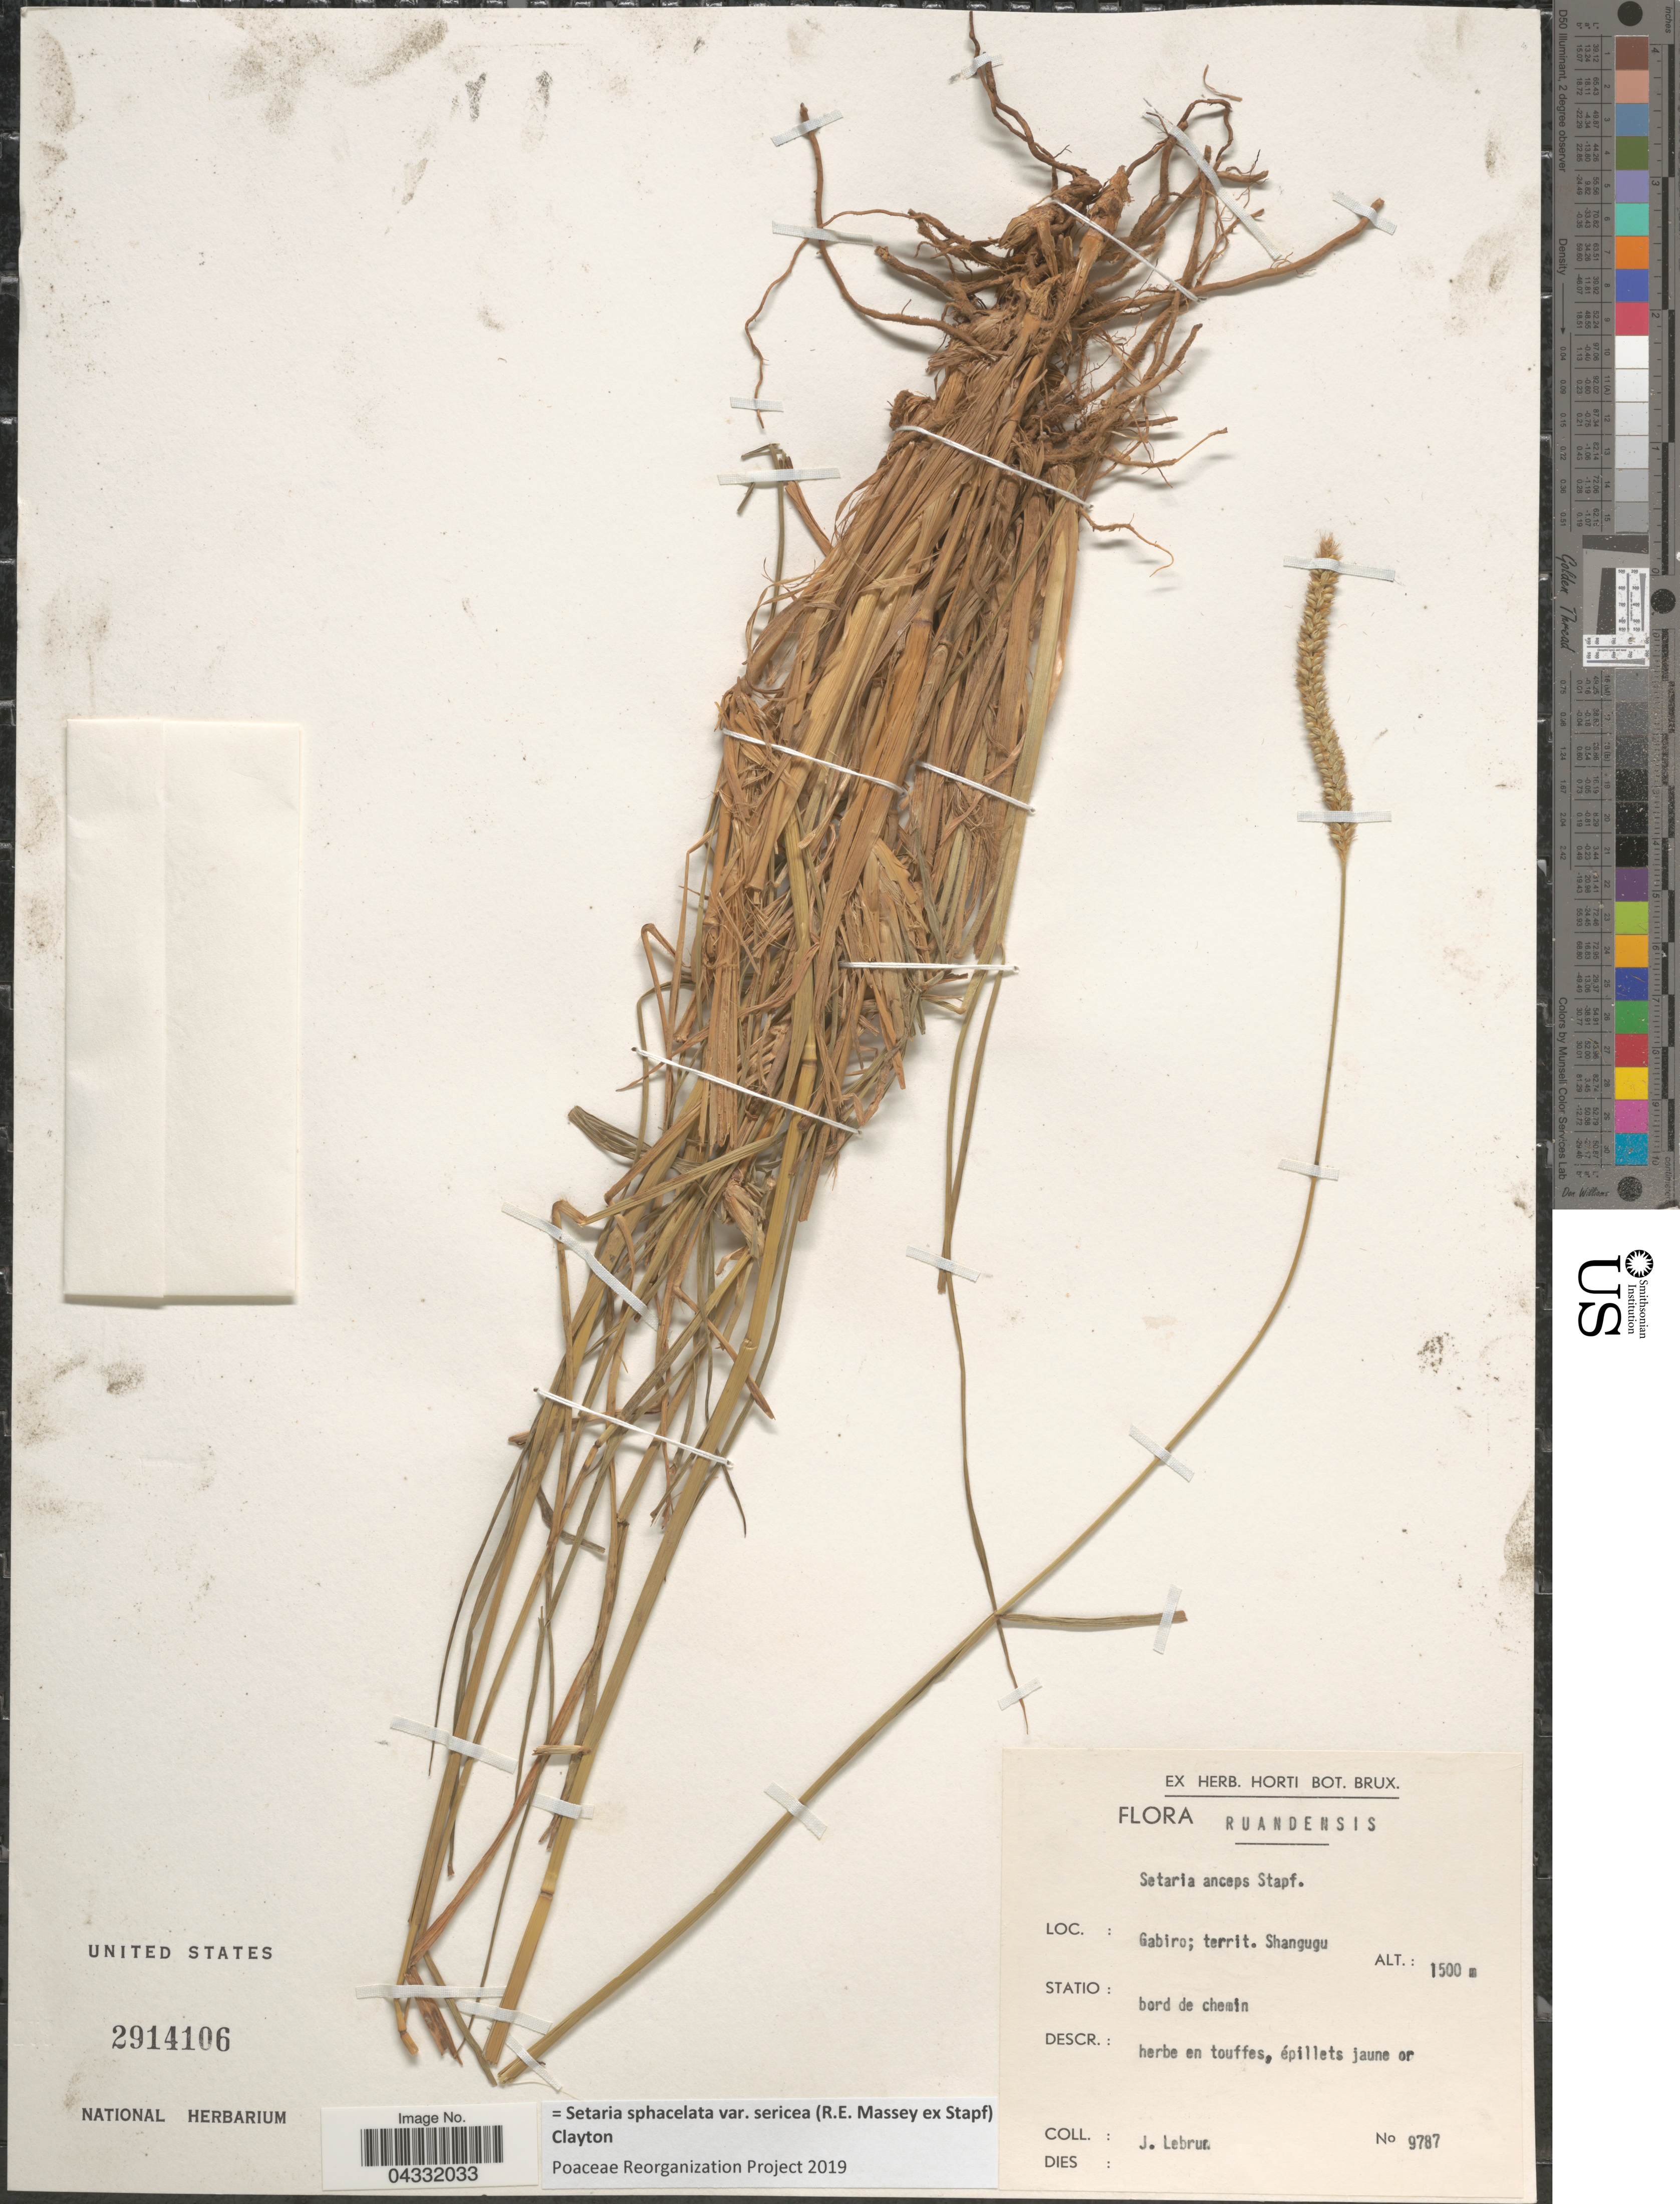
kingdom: Plantae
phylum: Tracheophyta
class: Liliopsida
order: Poales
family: Poaceae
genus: Setaria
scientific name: Setaria sphacelata var. sericea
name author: (R.E. Massey ex Stapf) Clayton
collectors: J. A. Lebrun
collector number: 9787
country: Rwanda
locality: Ruandensis. Gabiro; territ. Shangugu.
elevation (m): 1500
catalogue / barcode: US 2914106